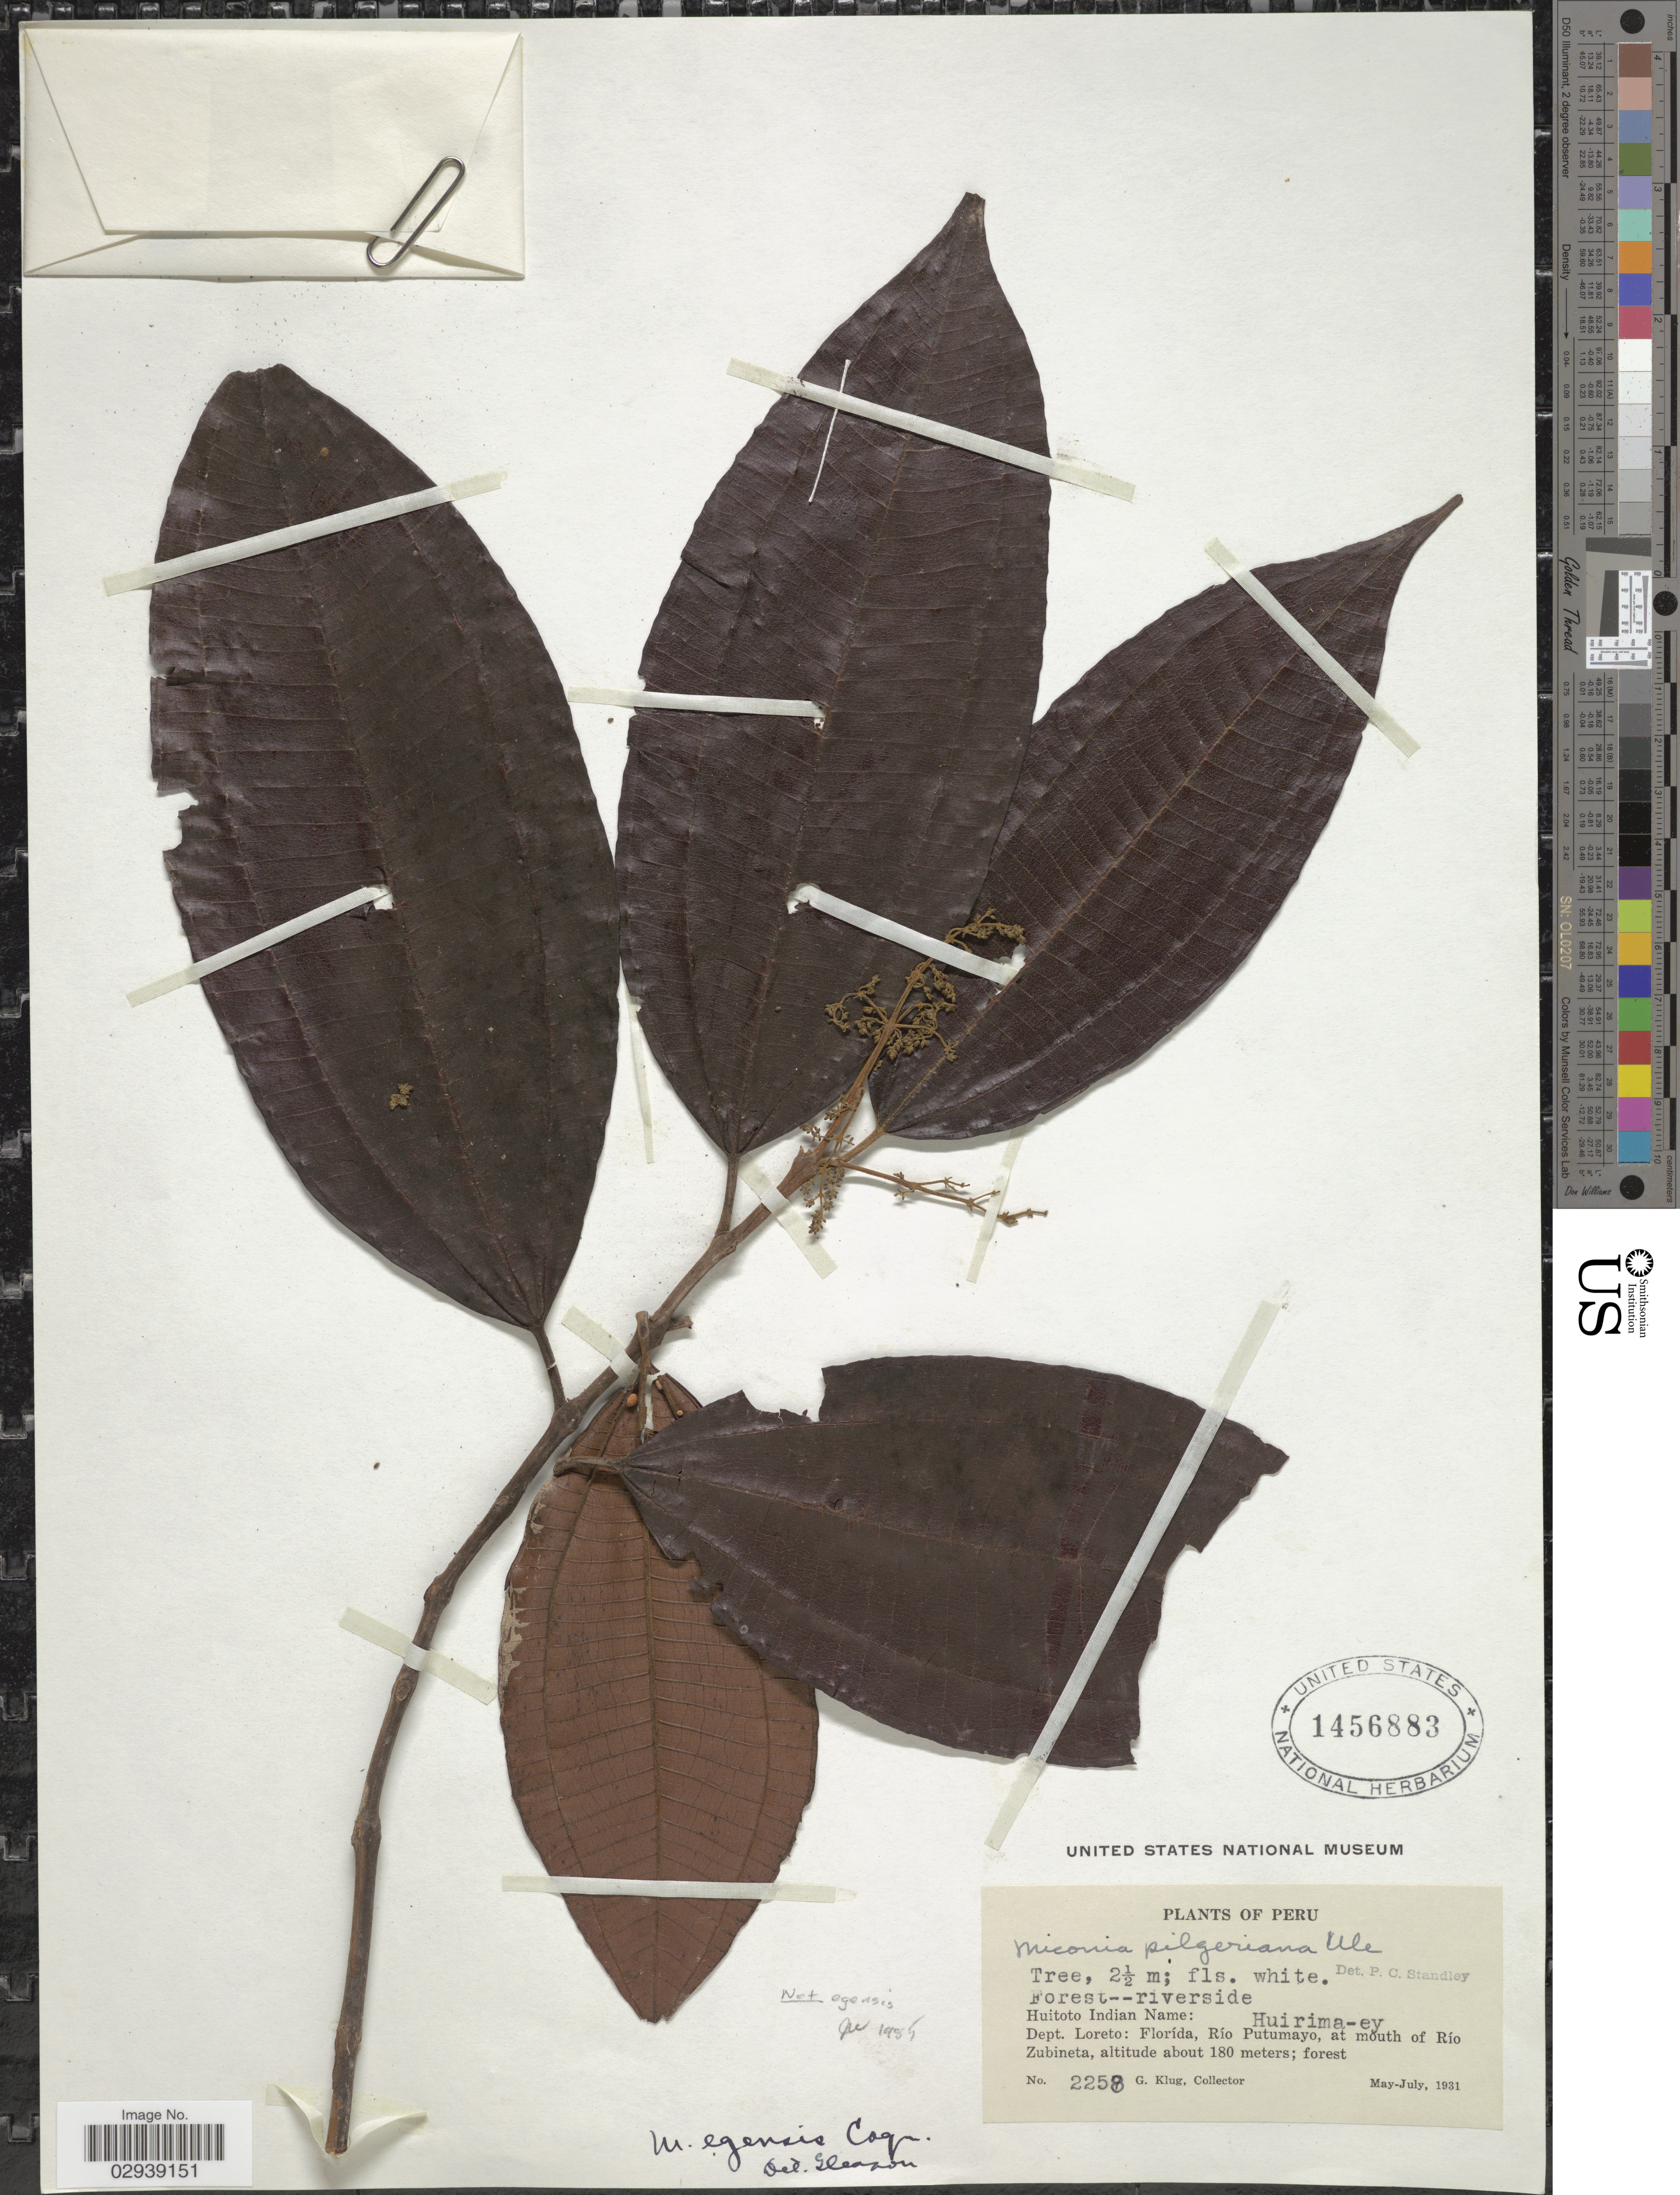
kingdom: Plantae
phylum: Tracheophyta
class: Magnoliopsida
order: Myrtales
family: Melastomataceae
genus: Miconia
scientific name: Miconia egensis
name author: Cogn.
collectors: G. Klug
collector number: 2258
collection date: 1931-05/1931-07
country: Peru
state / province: Loreto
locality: Dept. Loreto: Florída, Río Putumayo, at mouth of Río Zubineta.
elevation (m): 180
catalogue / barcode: US 1456883